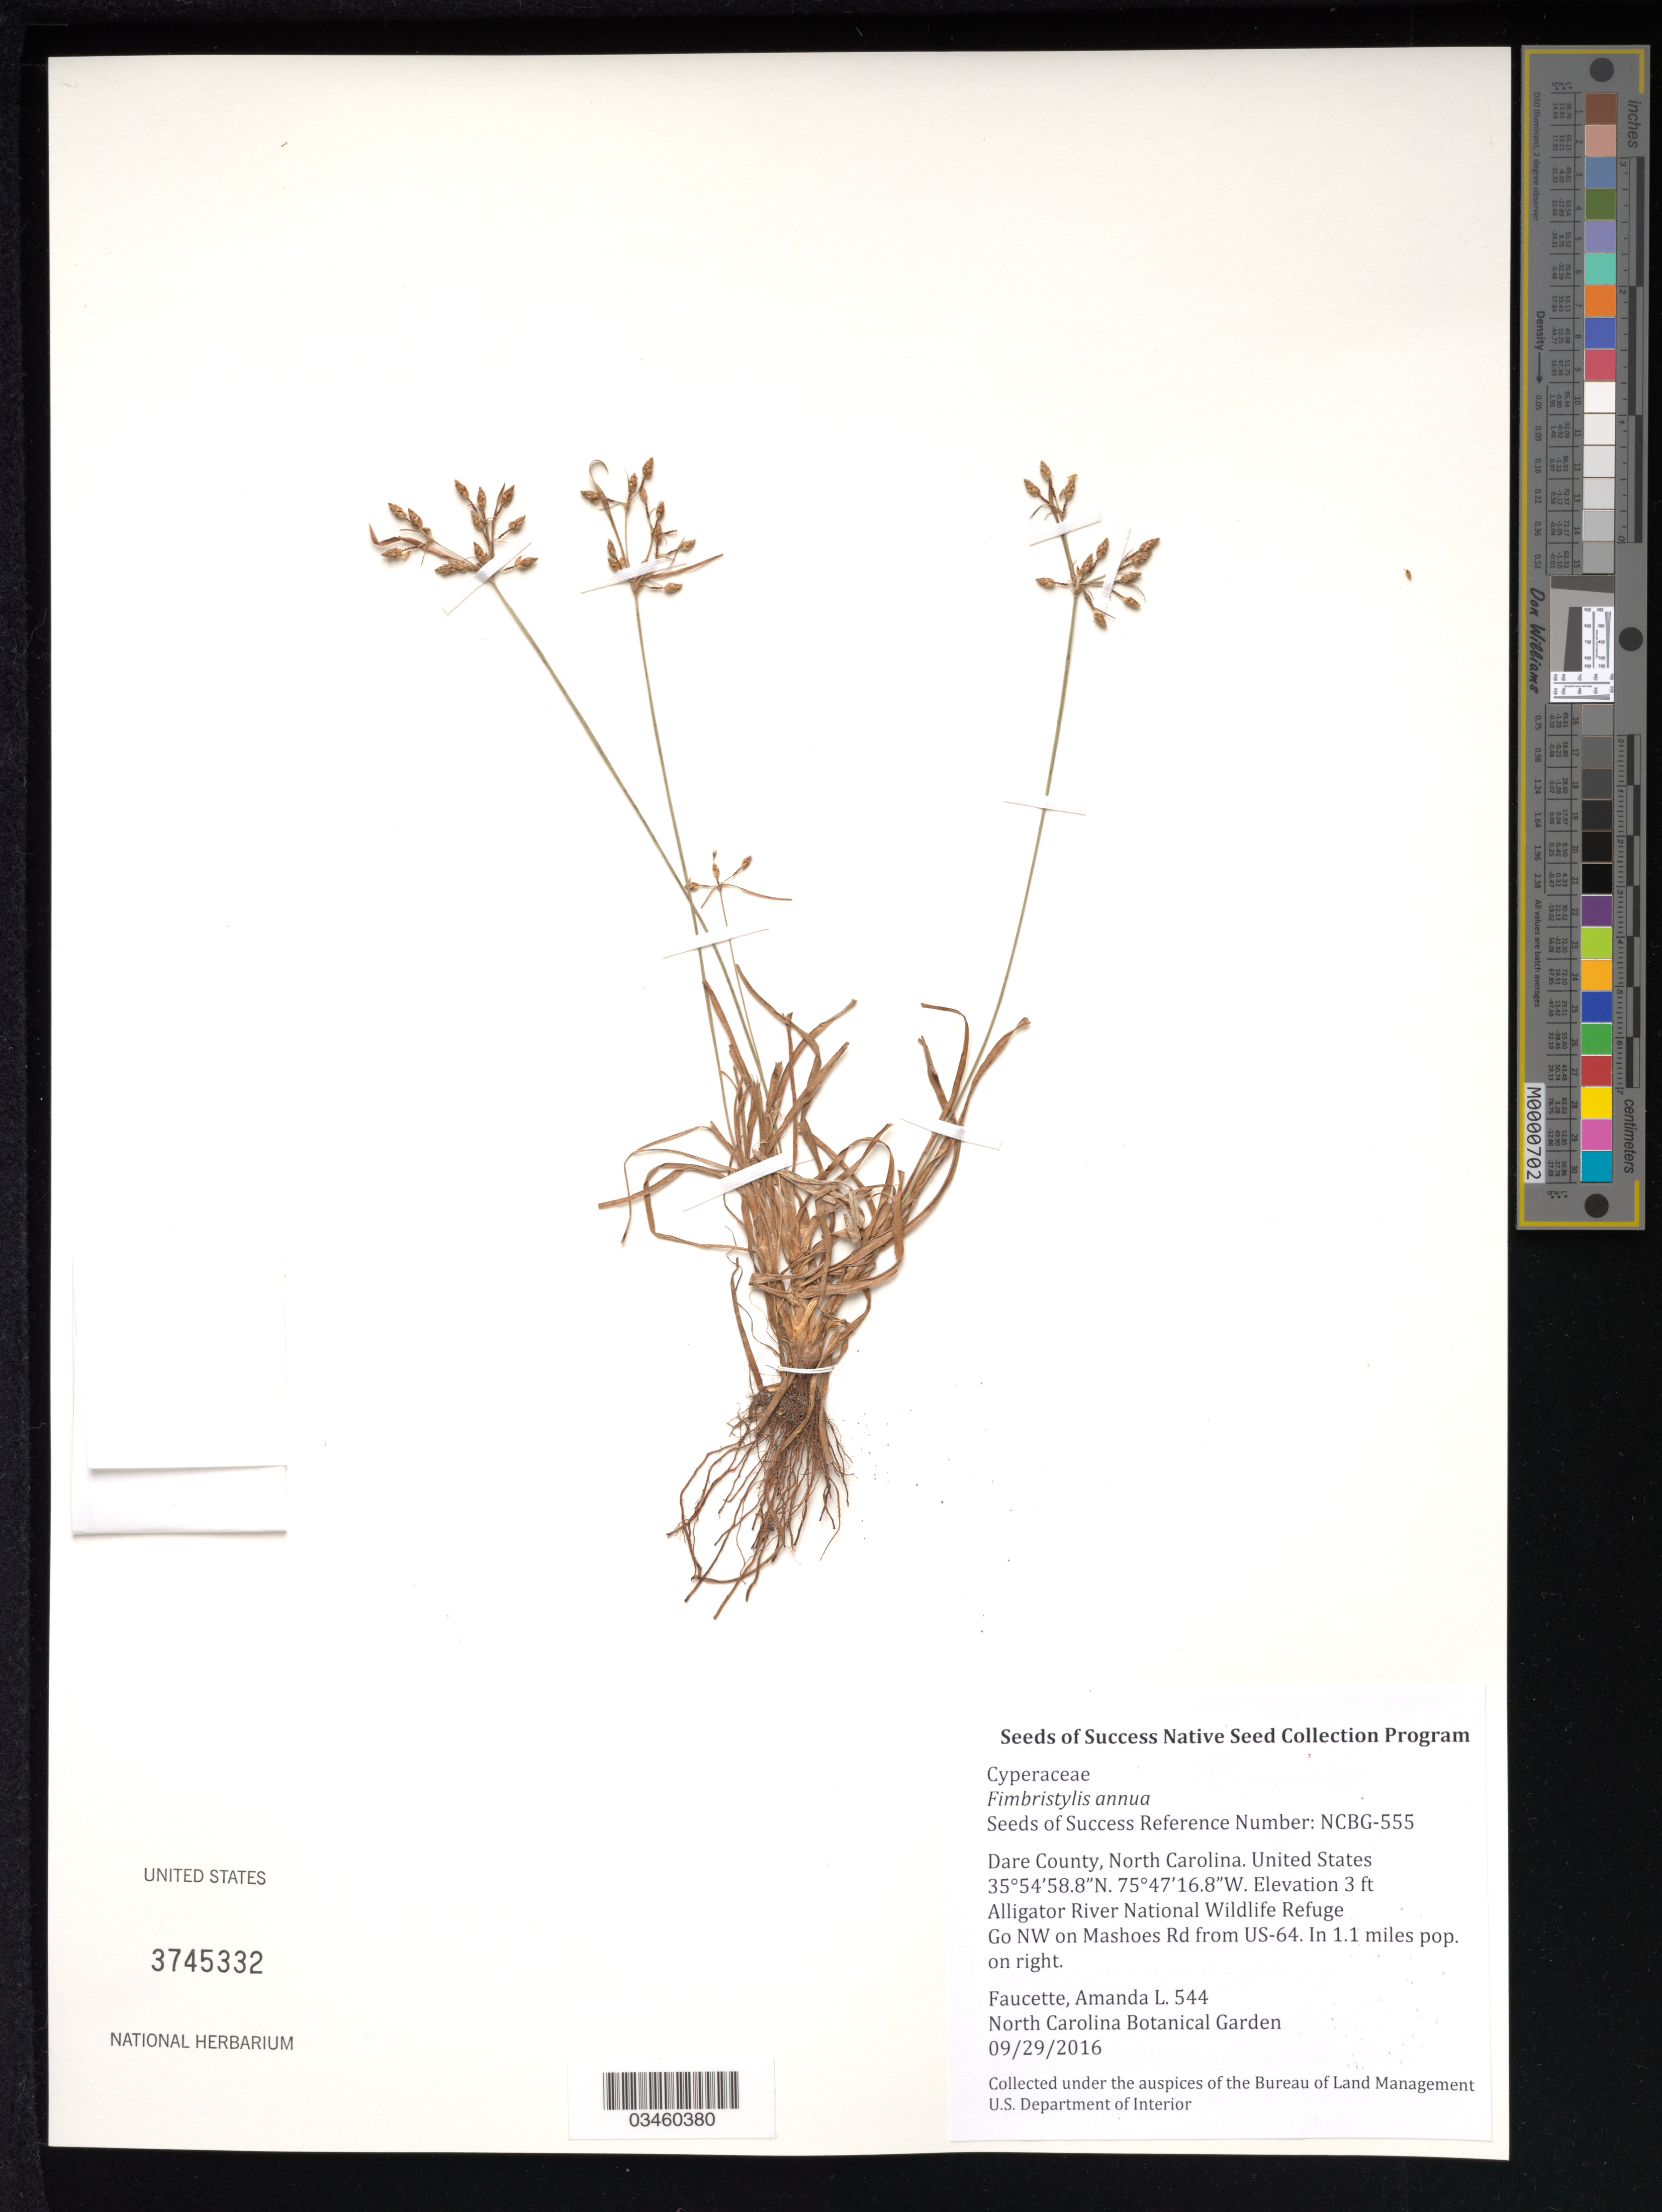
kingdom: Plantae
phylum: Tracheophyta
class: Liliopsida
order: Poales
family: Cyperaceae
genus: Fimbristylis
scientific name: Fimbristylis annua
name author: (All.) Roem. & Schult.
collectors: A. Faucette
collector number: NCBG-555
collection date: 2016-09-29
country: United States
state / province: North Carolina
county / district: Dare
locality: Alligator River National Wildlife Refuge, Mashoes Rd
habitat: Woolgrass wet meadow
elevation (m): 1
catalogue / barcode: US 3745332